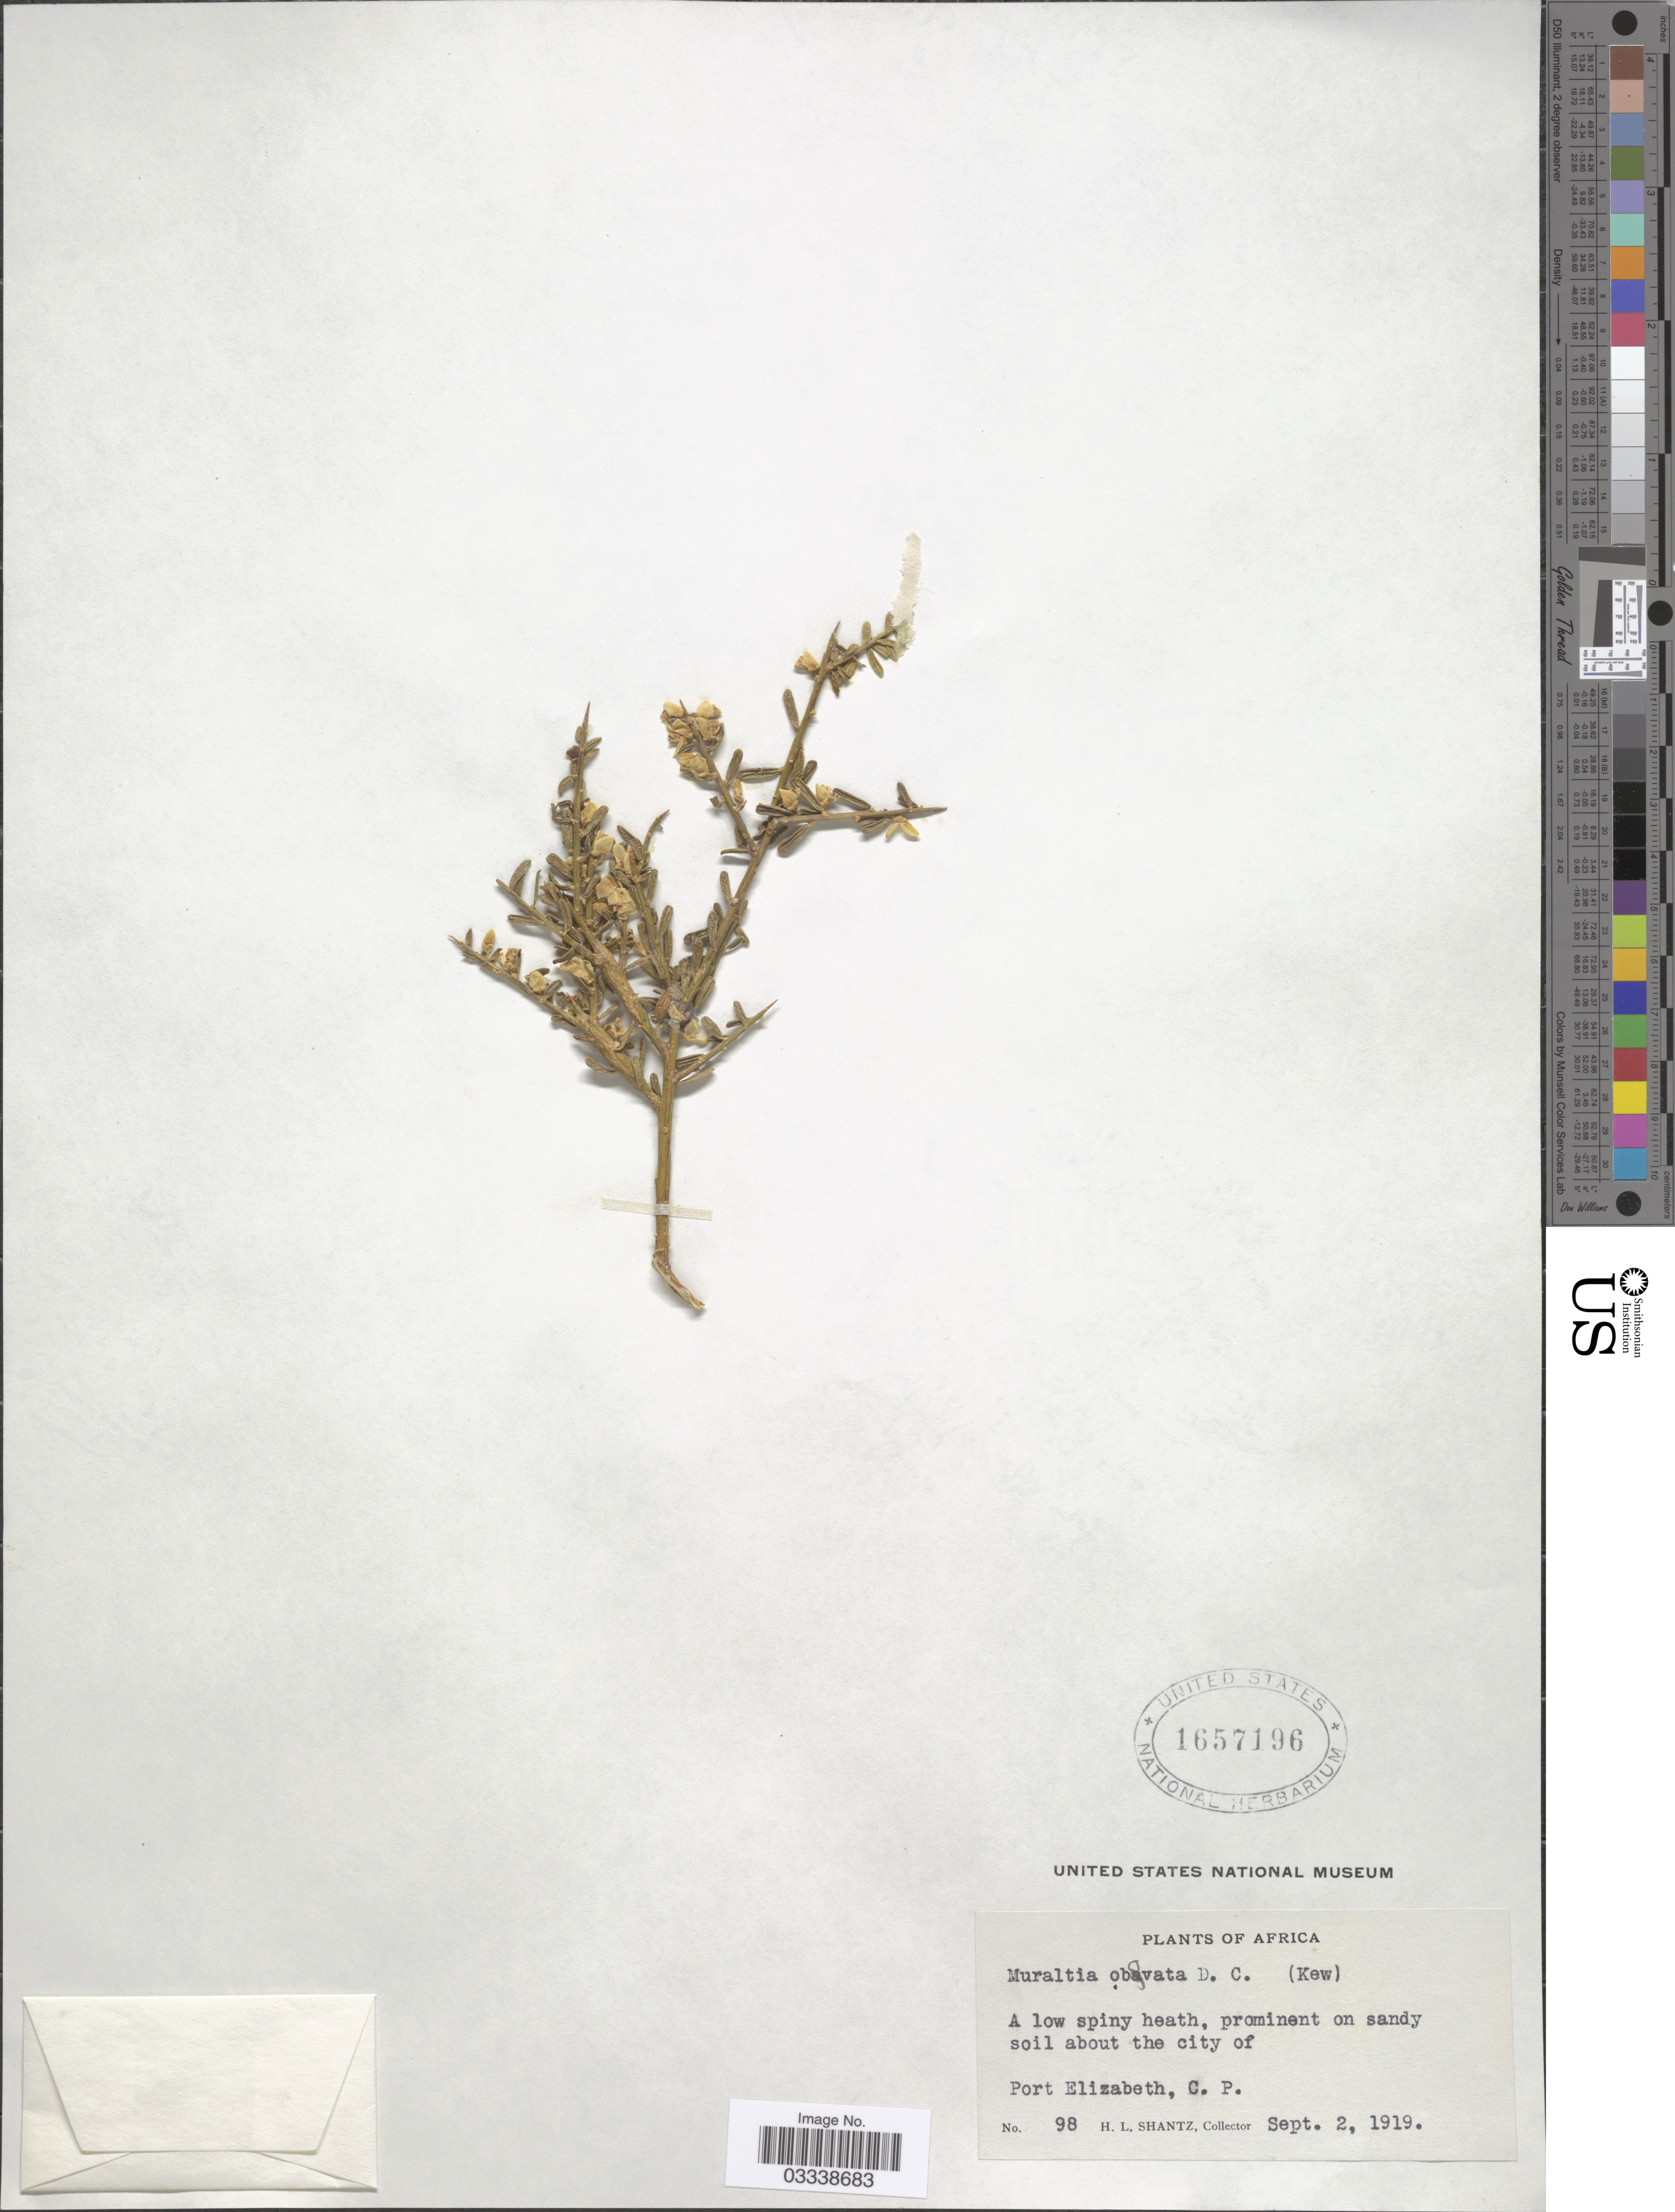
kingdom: Plantae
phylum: Tracheophyta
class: Magnoliopsida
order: Fabales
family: Polygalaceae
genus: Muraltia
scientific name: Muraltia obovata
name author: DC.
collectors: H. Shantz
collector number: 98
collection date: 1919-09-02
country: South Africa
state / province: Eastern Cape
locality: Africa. On sandy soil about the city of Port Elizabeth.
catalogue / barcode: US 1657196